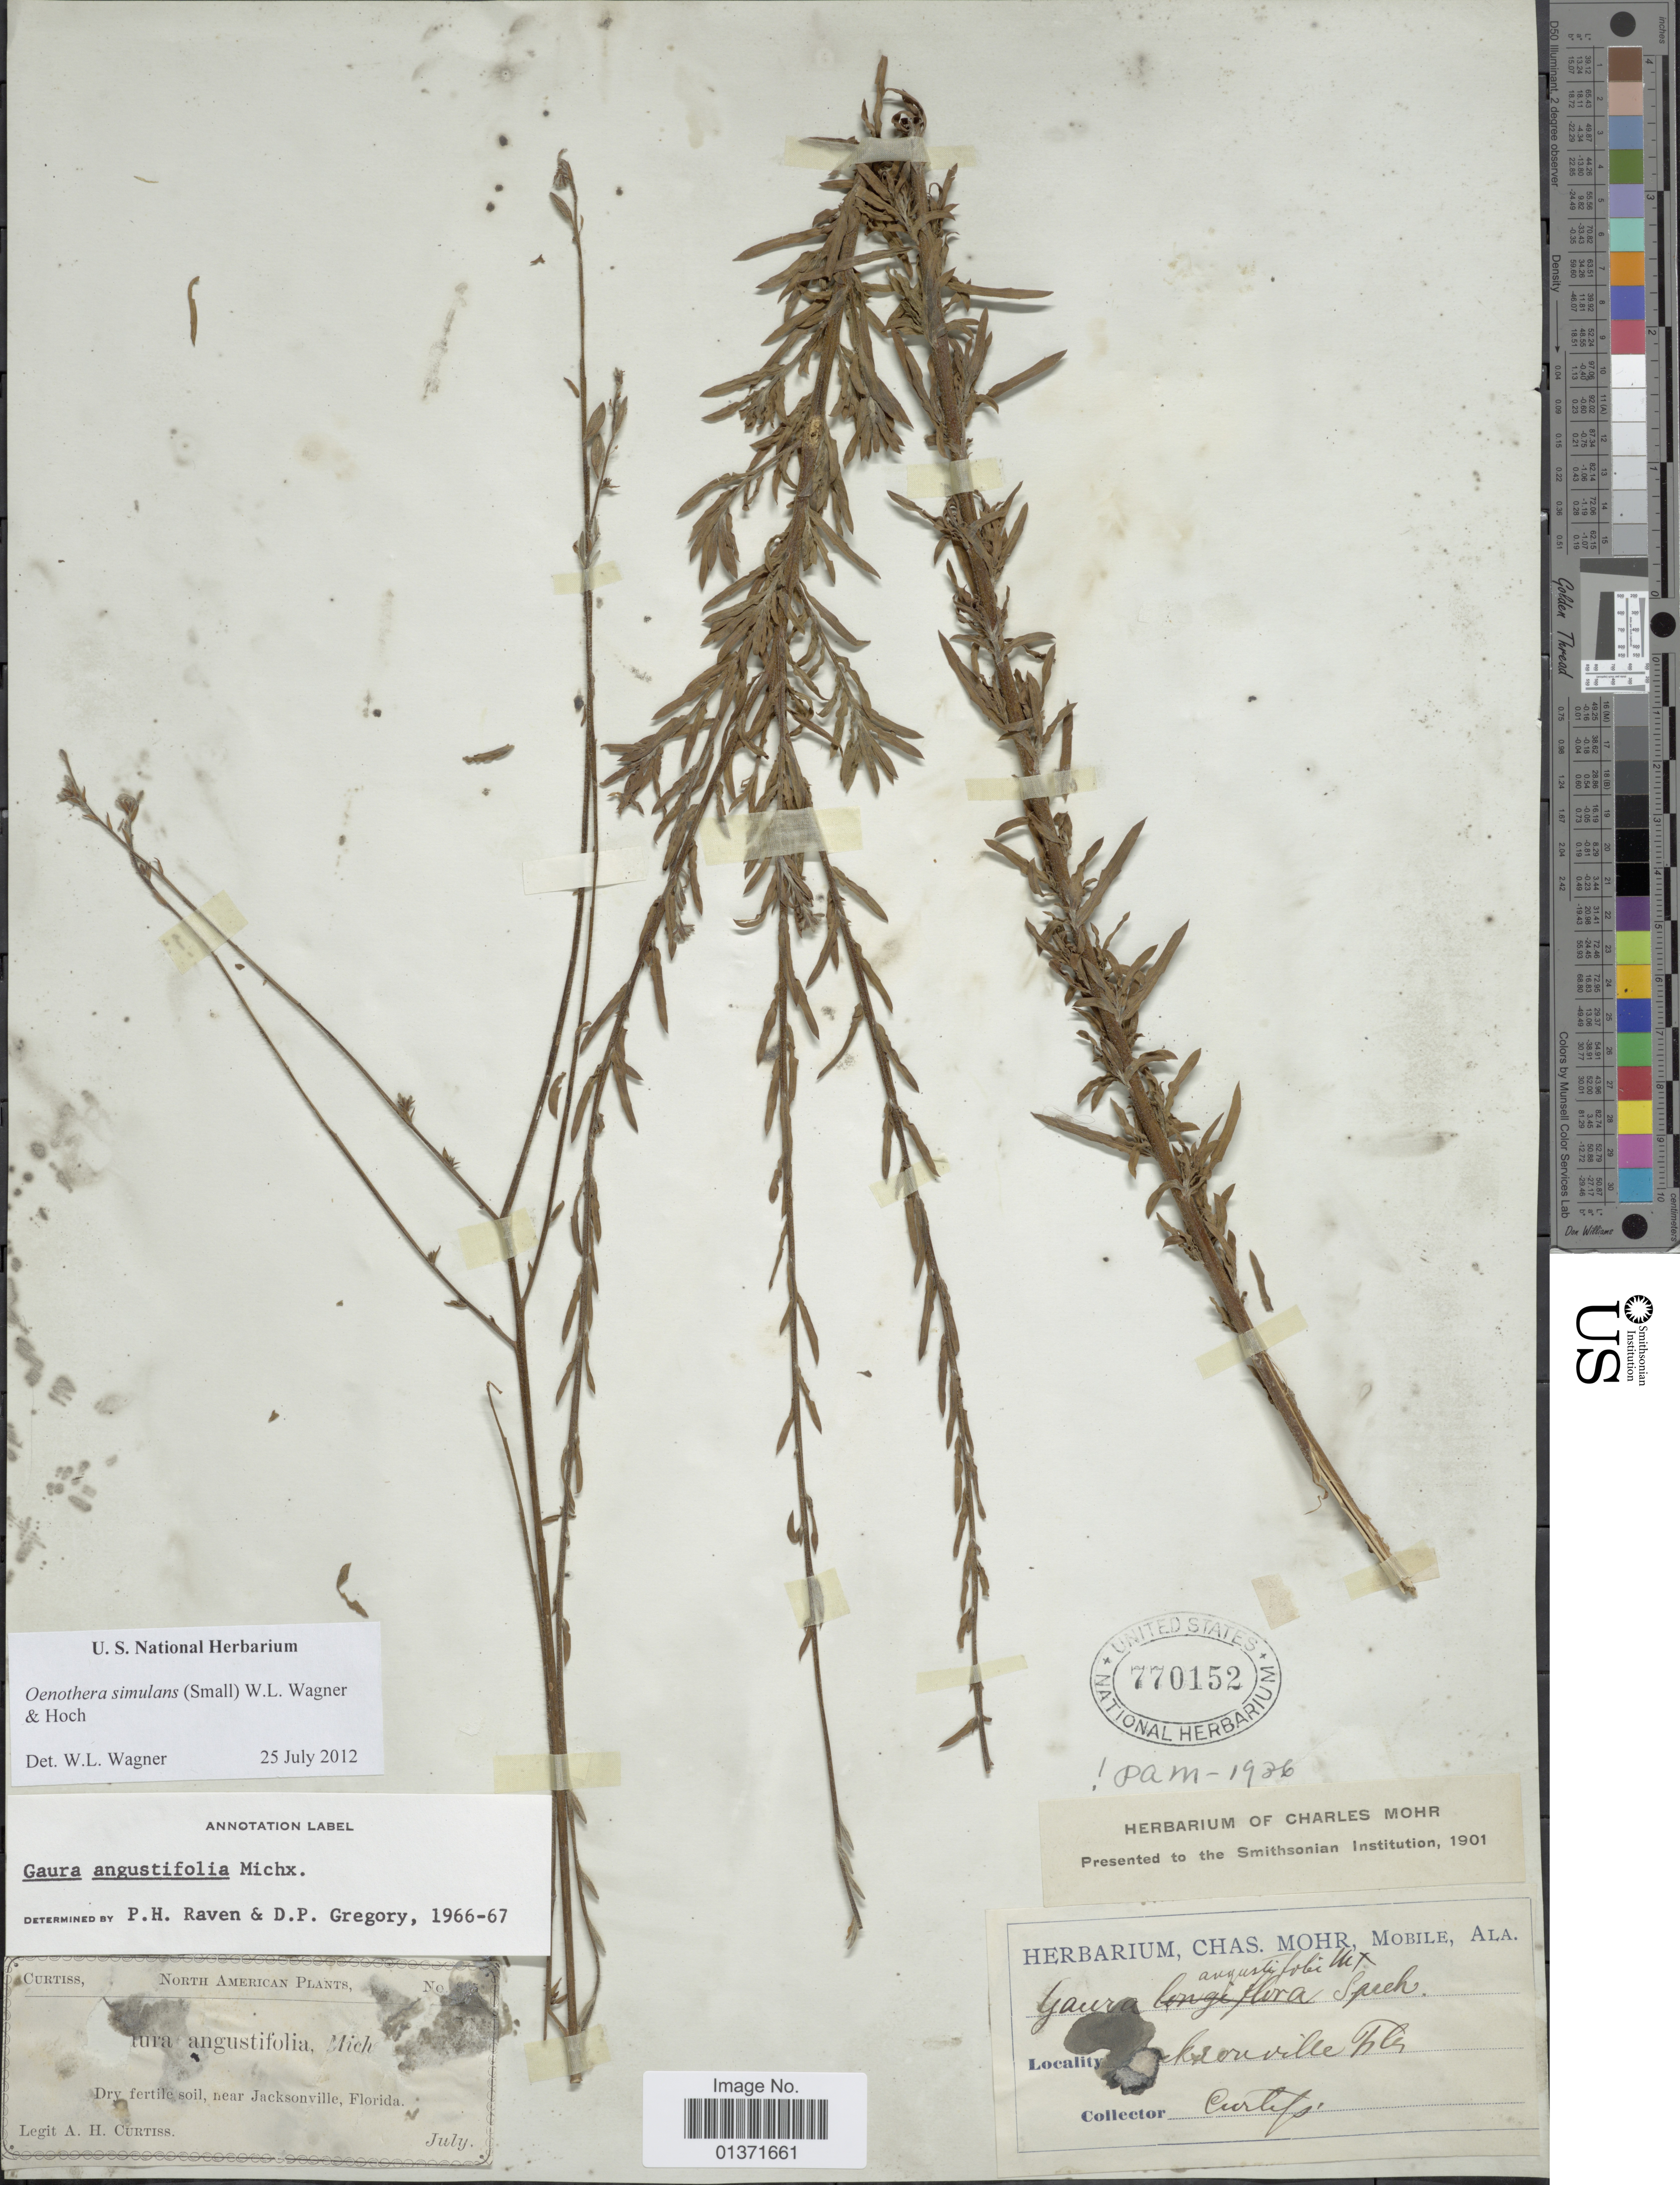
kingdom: Plantae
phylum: Tracheophyta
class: Magnoliopsida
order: Myrtales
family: Onagraceae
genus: Oenothera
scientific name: Oenothera simulans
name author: Michx.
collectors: A. H. Curtiss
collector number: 885*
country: United States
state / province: Florida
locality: Near Jacksonville, Florida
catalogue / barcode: US 770152